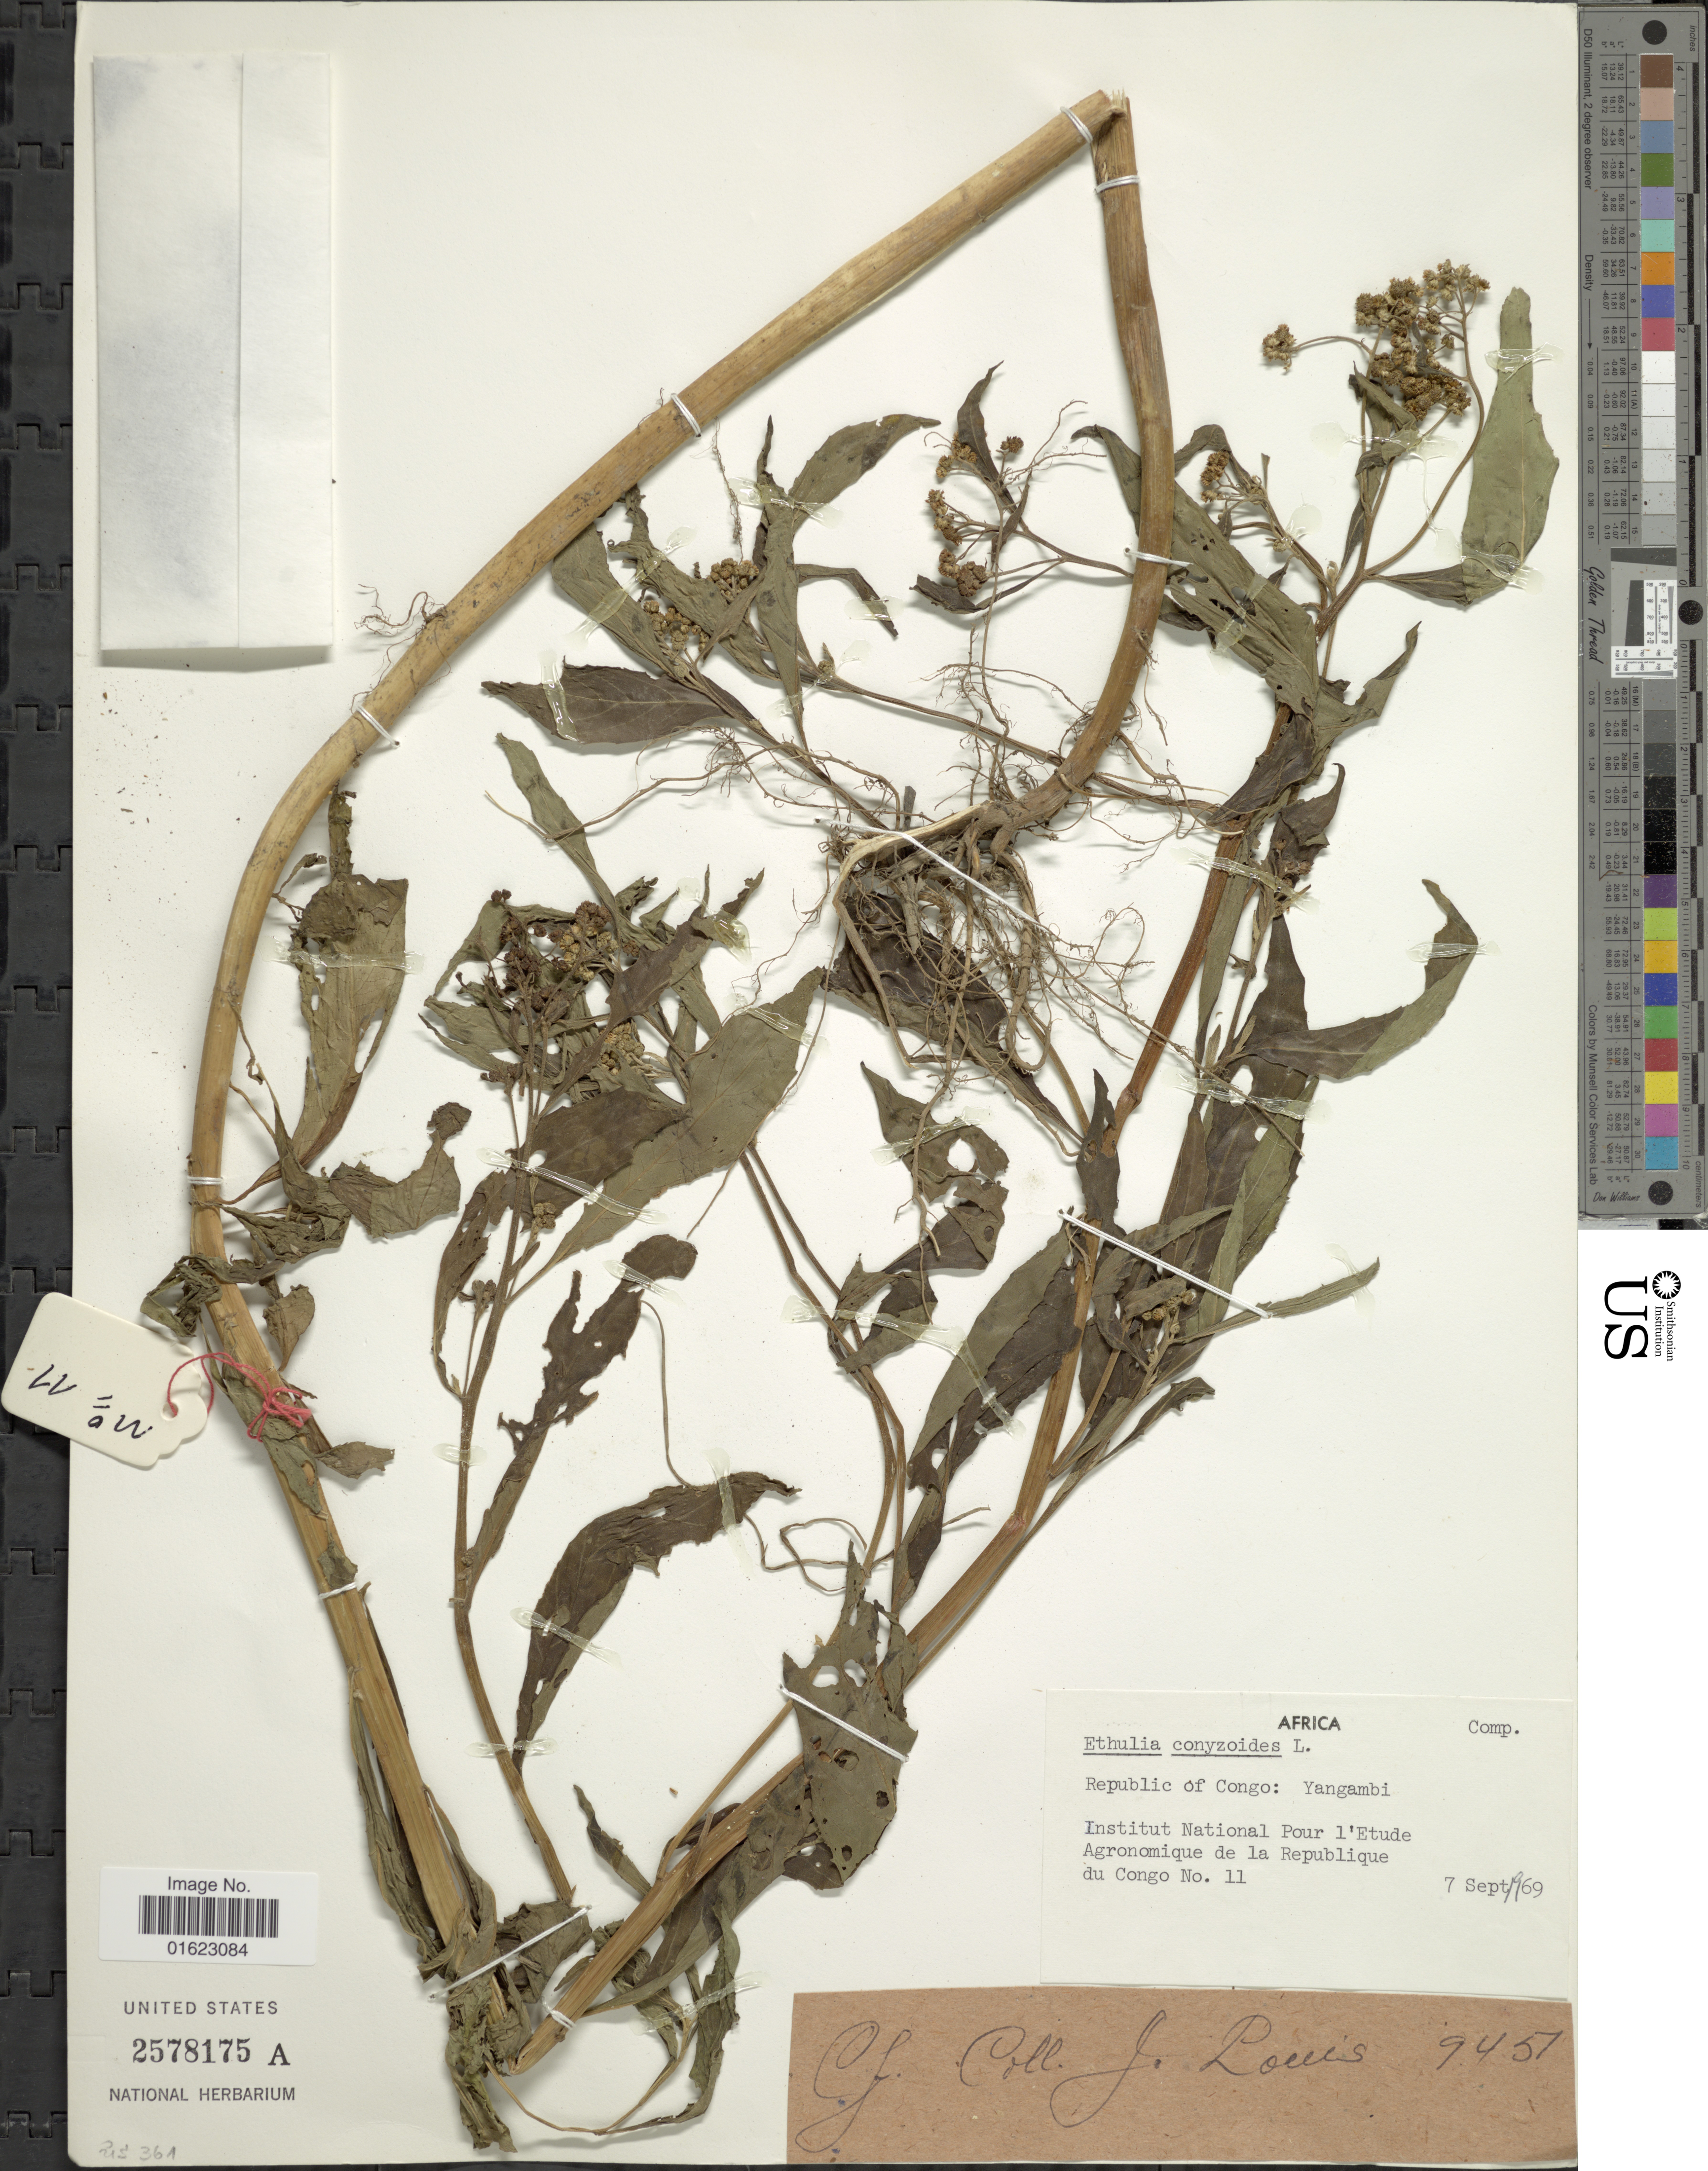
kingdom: Plantae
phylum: Tracheophyta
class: Magnoliopsida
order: Asterales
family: Asteraceae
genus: Ethulia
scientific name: Ethulia conyzoides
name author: L. f.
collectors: J. Louis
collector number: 9451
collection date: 1969-09-07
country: Congo, Republic of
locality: Africa. Republic of Congo: Yangambi.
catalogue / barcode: US 2578175A